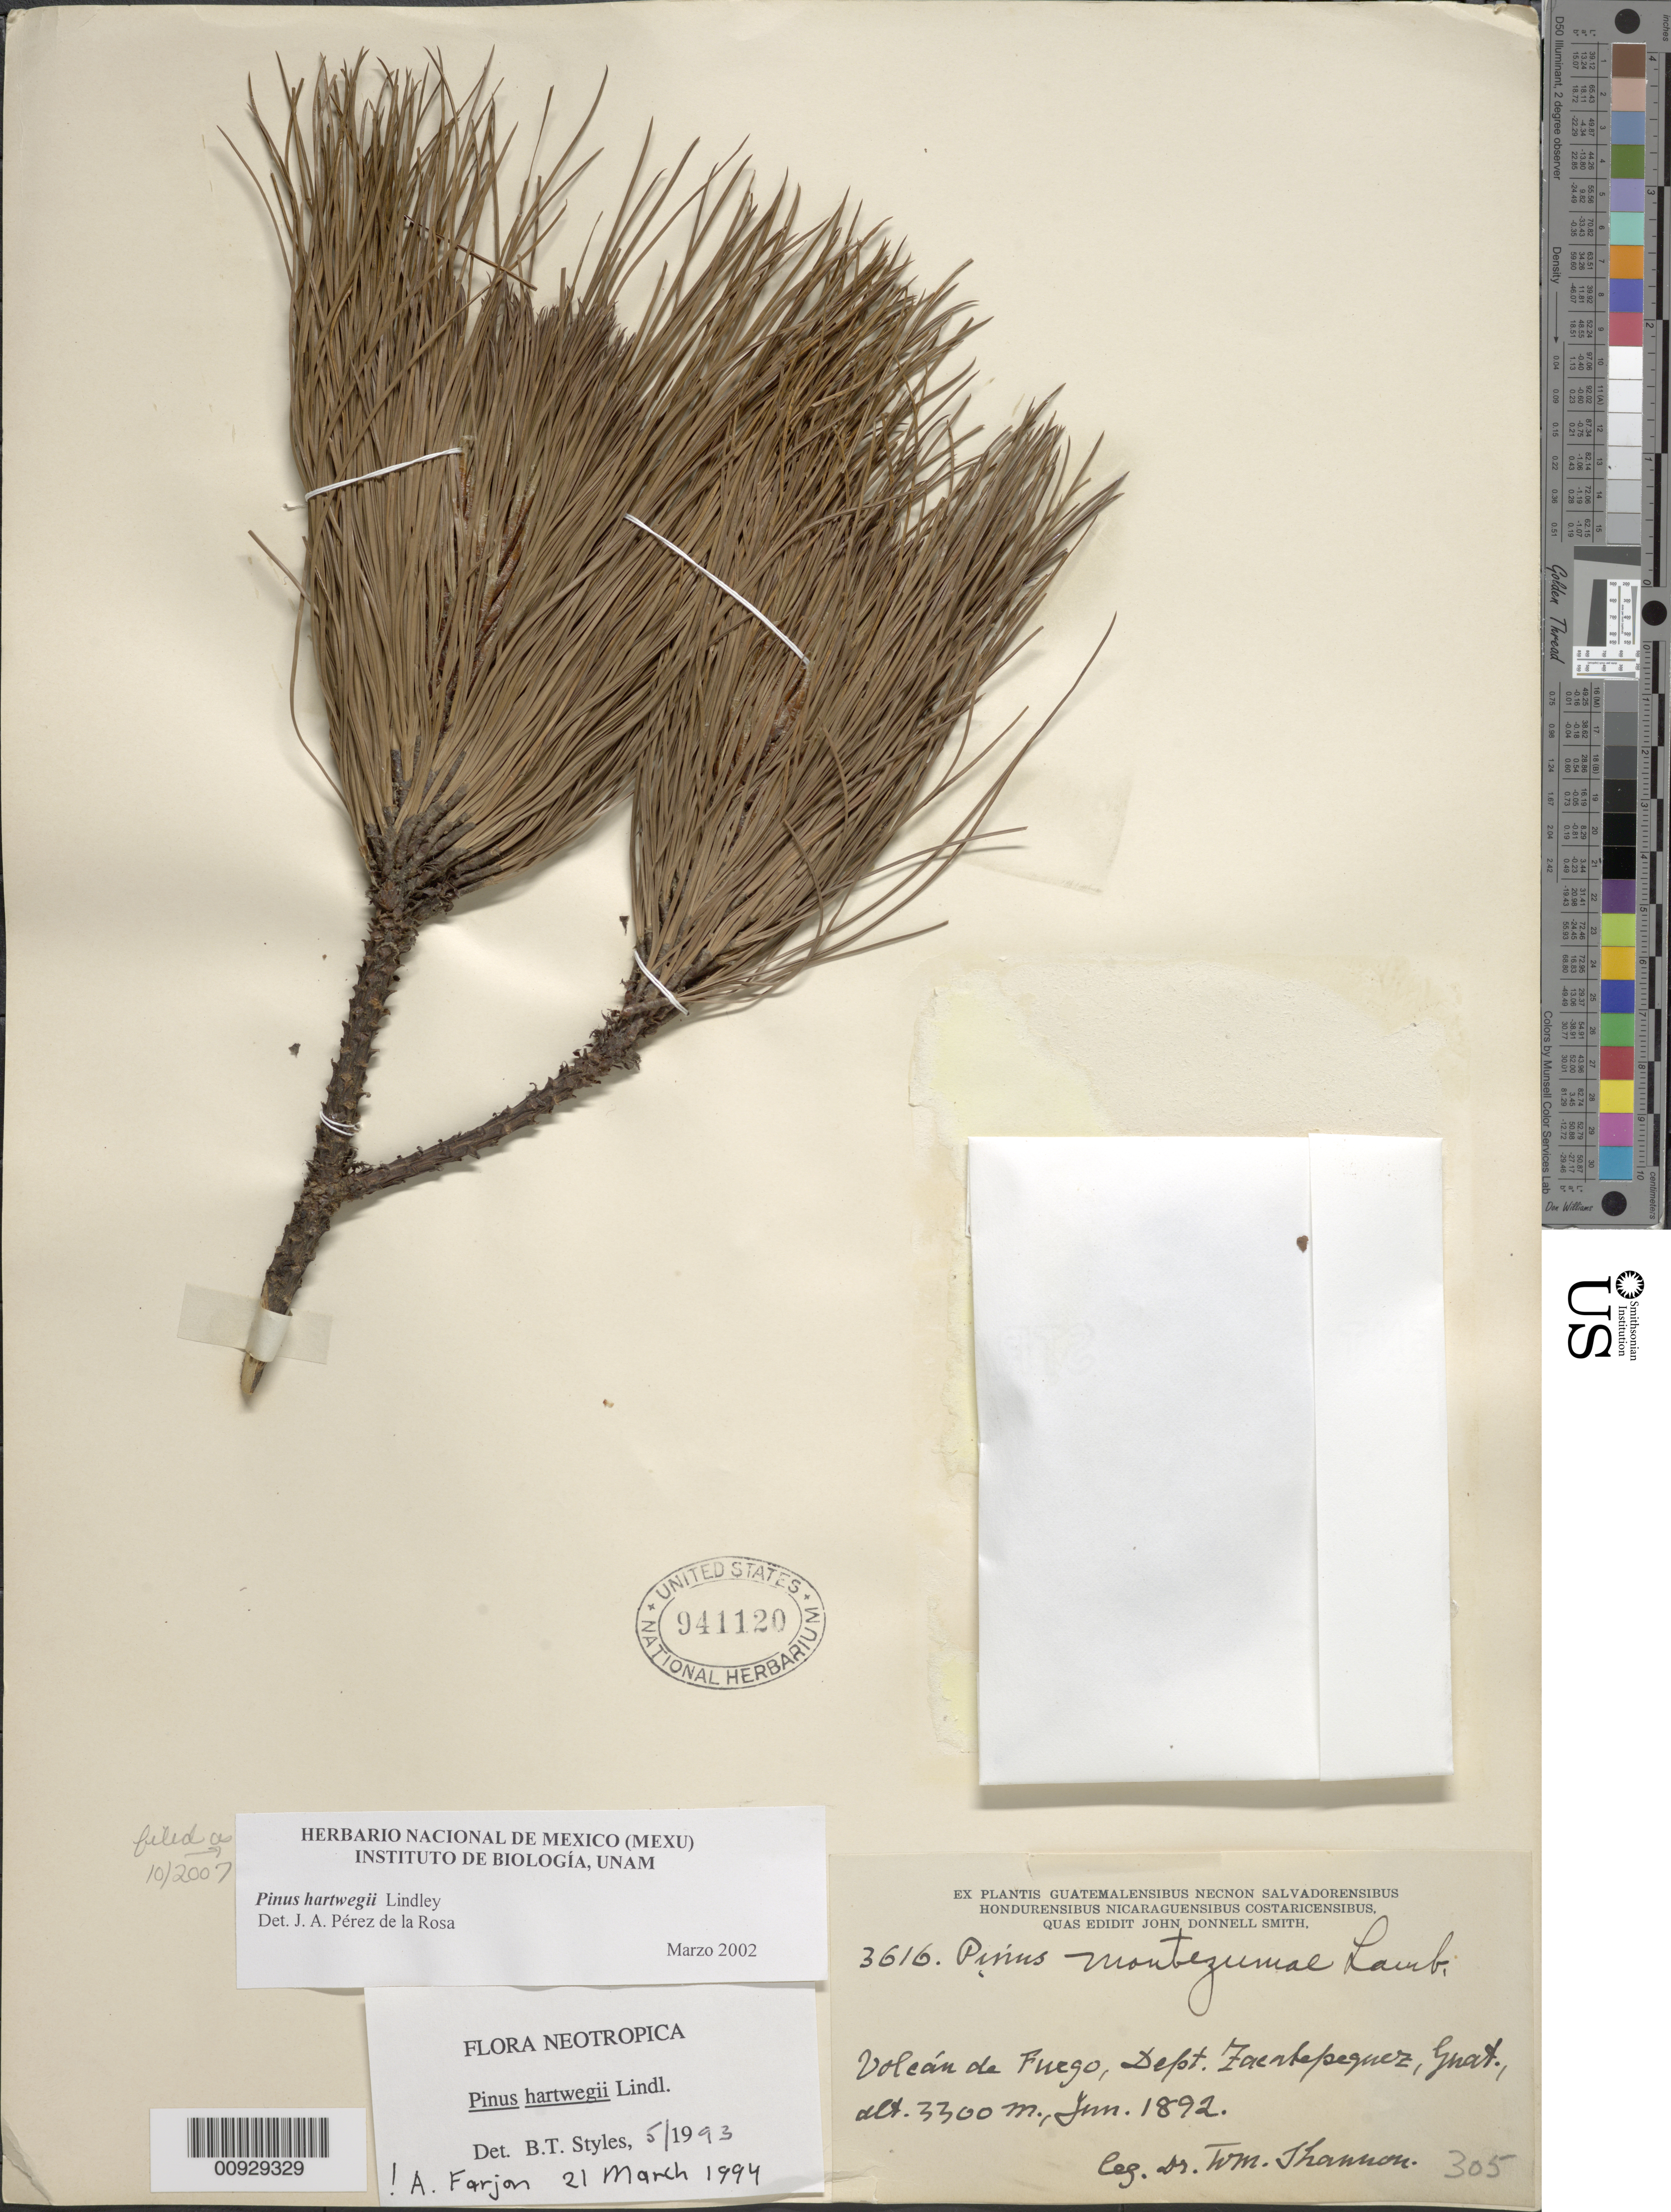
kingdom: Plantae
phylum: Tracheophyta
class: Pinopsida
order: Pinales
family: Pinaceae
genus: Pinus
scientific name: Pinus hartwegii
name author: Lindl.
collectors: Thannon, W.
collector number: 3616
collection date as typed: Jun 1892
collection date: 1892-06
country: Guatemala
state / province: Sacatepéquez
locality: Volcán de Fuego.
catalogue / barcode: US 941120